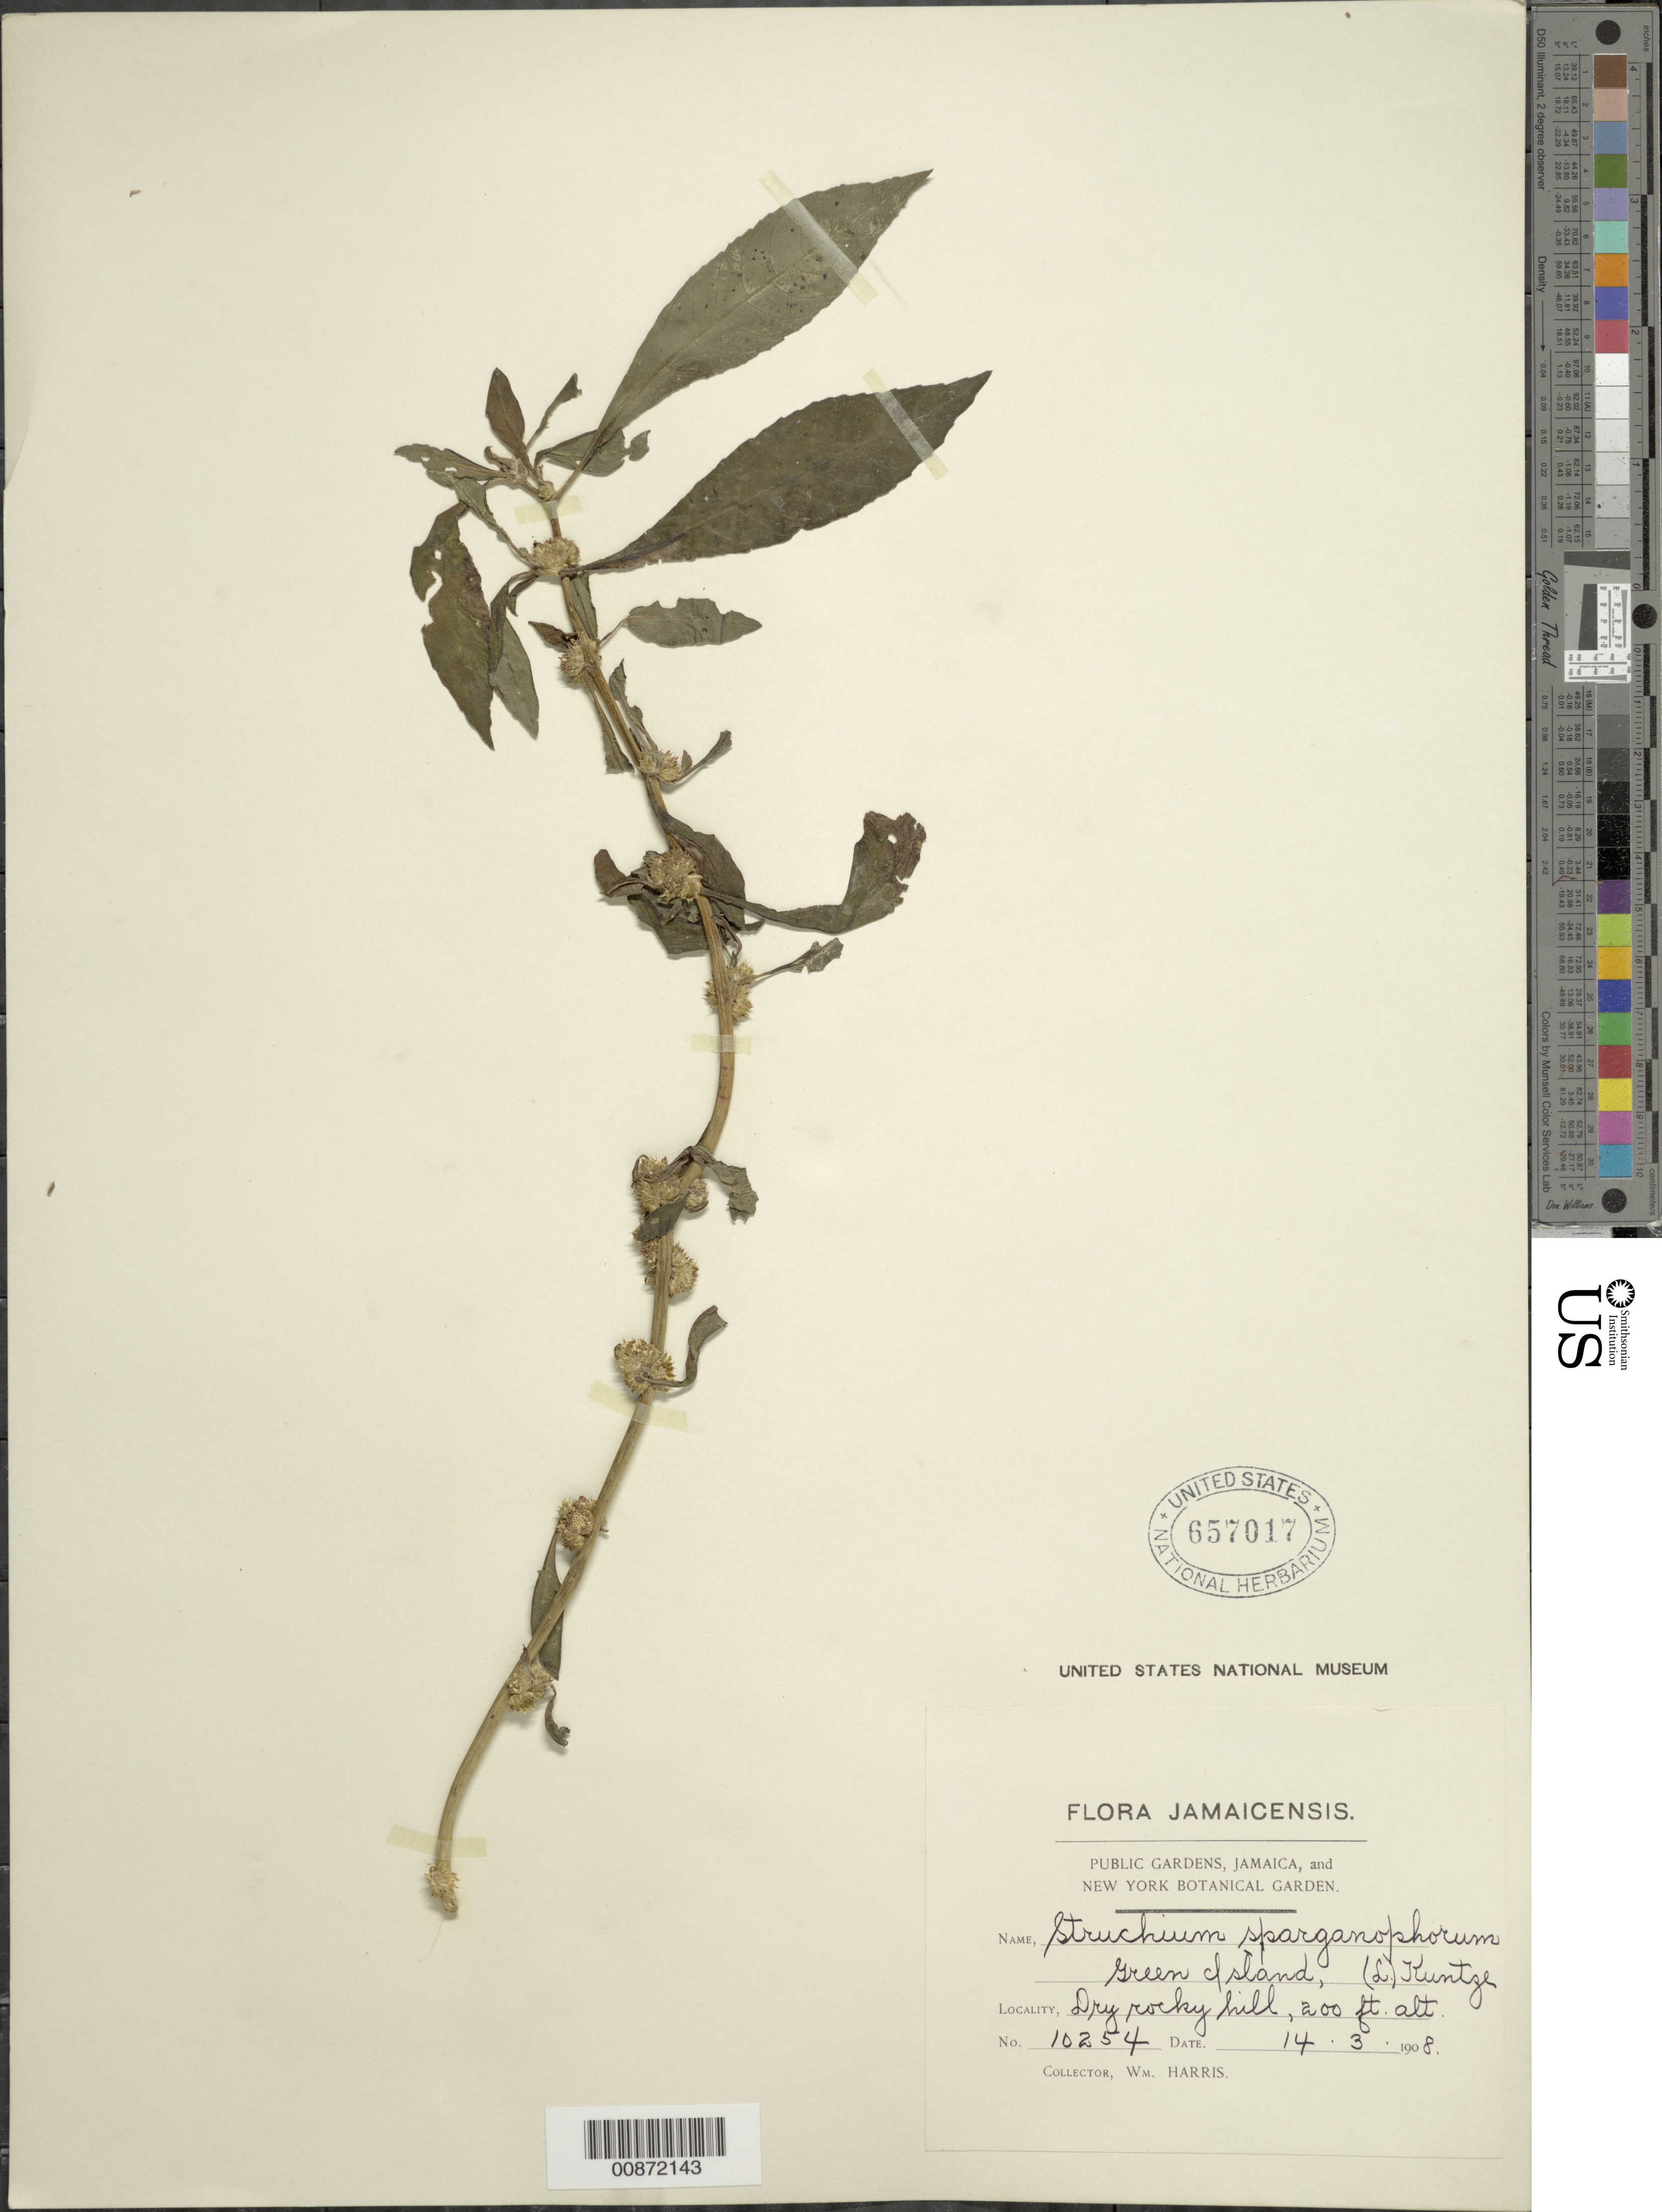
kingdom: Plantae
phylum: Tracheophyta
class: Magnoliopsida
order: Asterales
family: Asteraceae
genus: Struchium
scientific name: Struchium sparganophorum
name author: (L.) Kuntze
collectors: W. H. Harris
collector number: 10254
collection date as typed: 14 Mar 1908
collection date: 1908-03-14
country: Jamaica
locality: Green Island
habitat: Dry rocky hill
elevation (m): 61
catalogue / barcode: US 657017